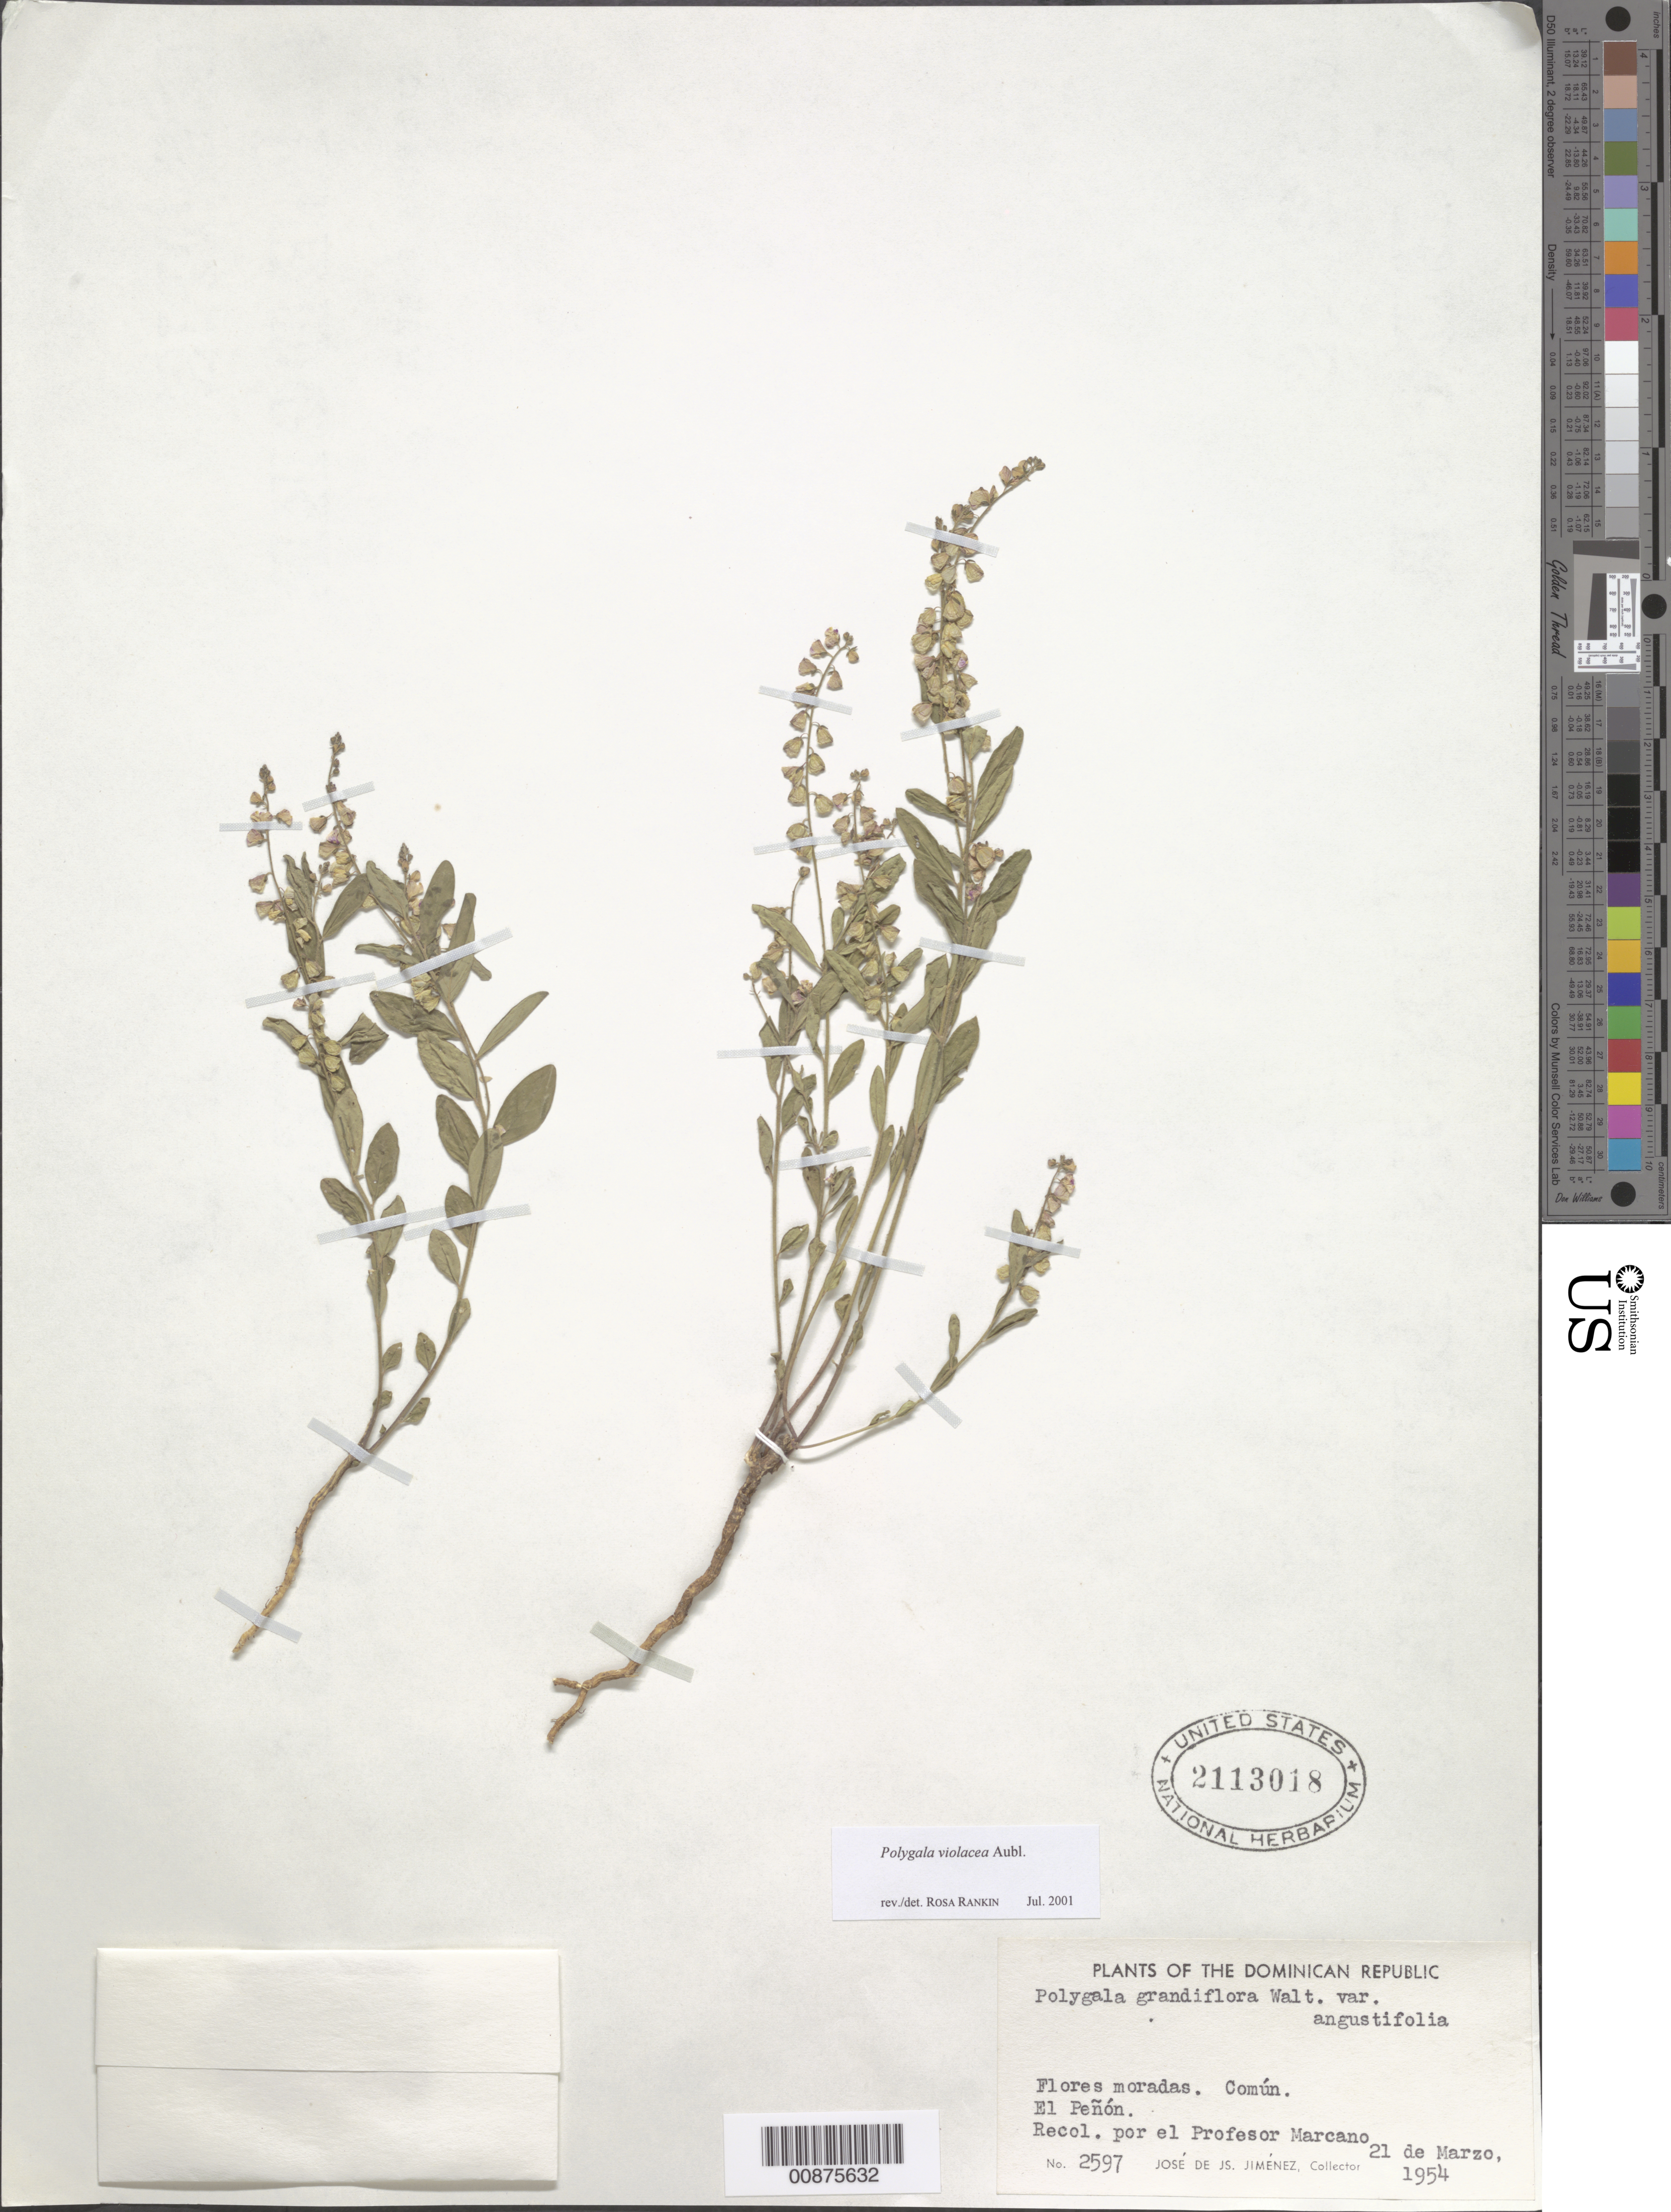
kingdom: Plantae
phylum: Tracheophyta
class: Magnoliopsida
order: Fabales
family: Polygalaceae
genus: Asemeia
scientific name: Asemeia violacea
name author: (Aubl.) J.F.B. Pastore & J.R. Abbott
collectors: J. J. Jiménez Almonte & E. J. Marcano F.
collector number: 2597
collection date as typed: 21 Mar 1954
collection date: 1954-03-21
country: Dominican Republic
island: Hispaniola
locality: El Peñon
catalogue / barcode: US 2113018